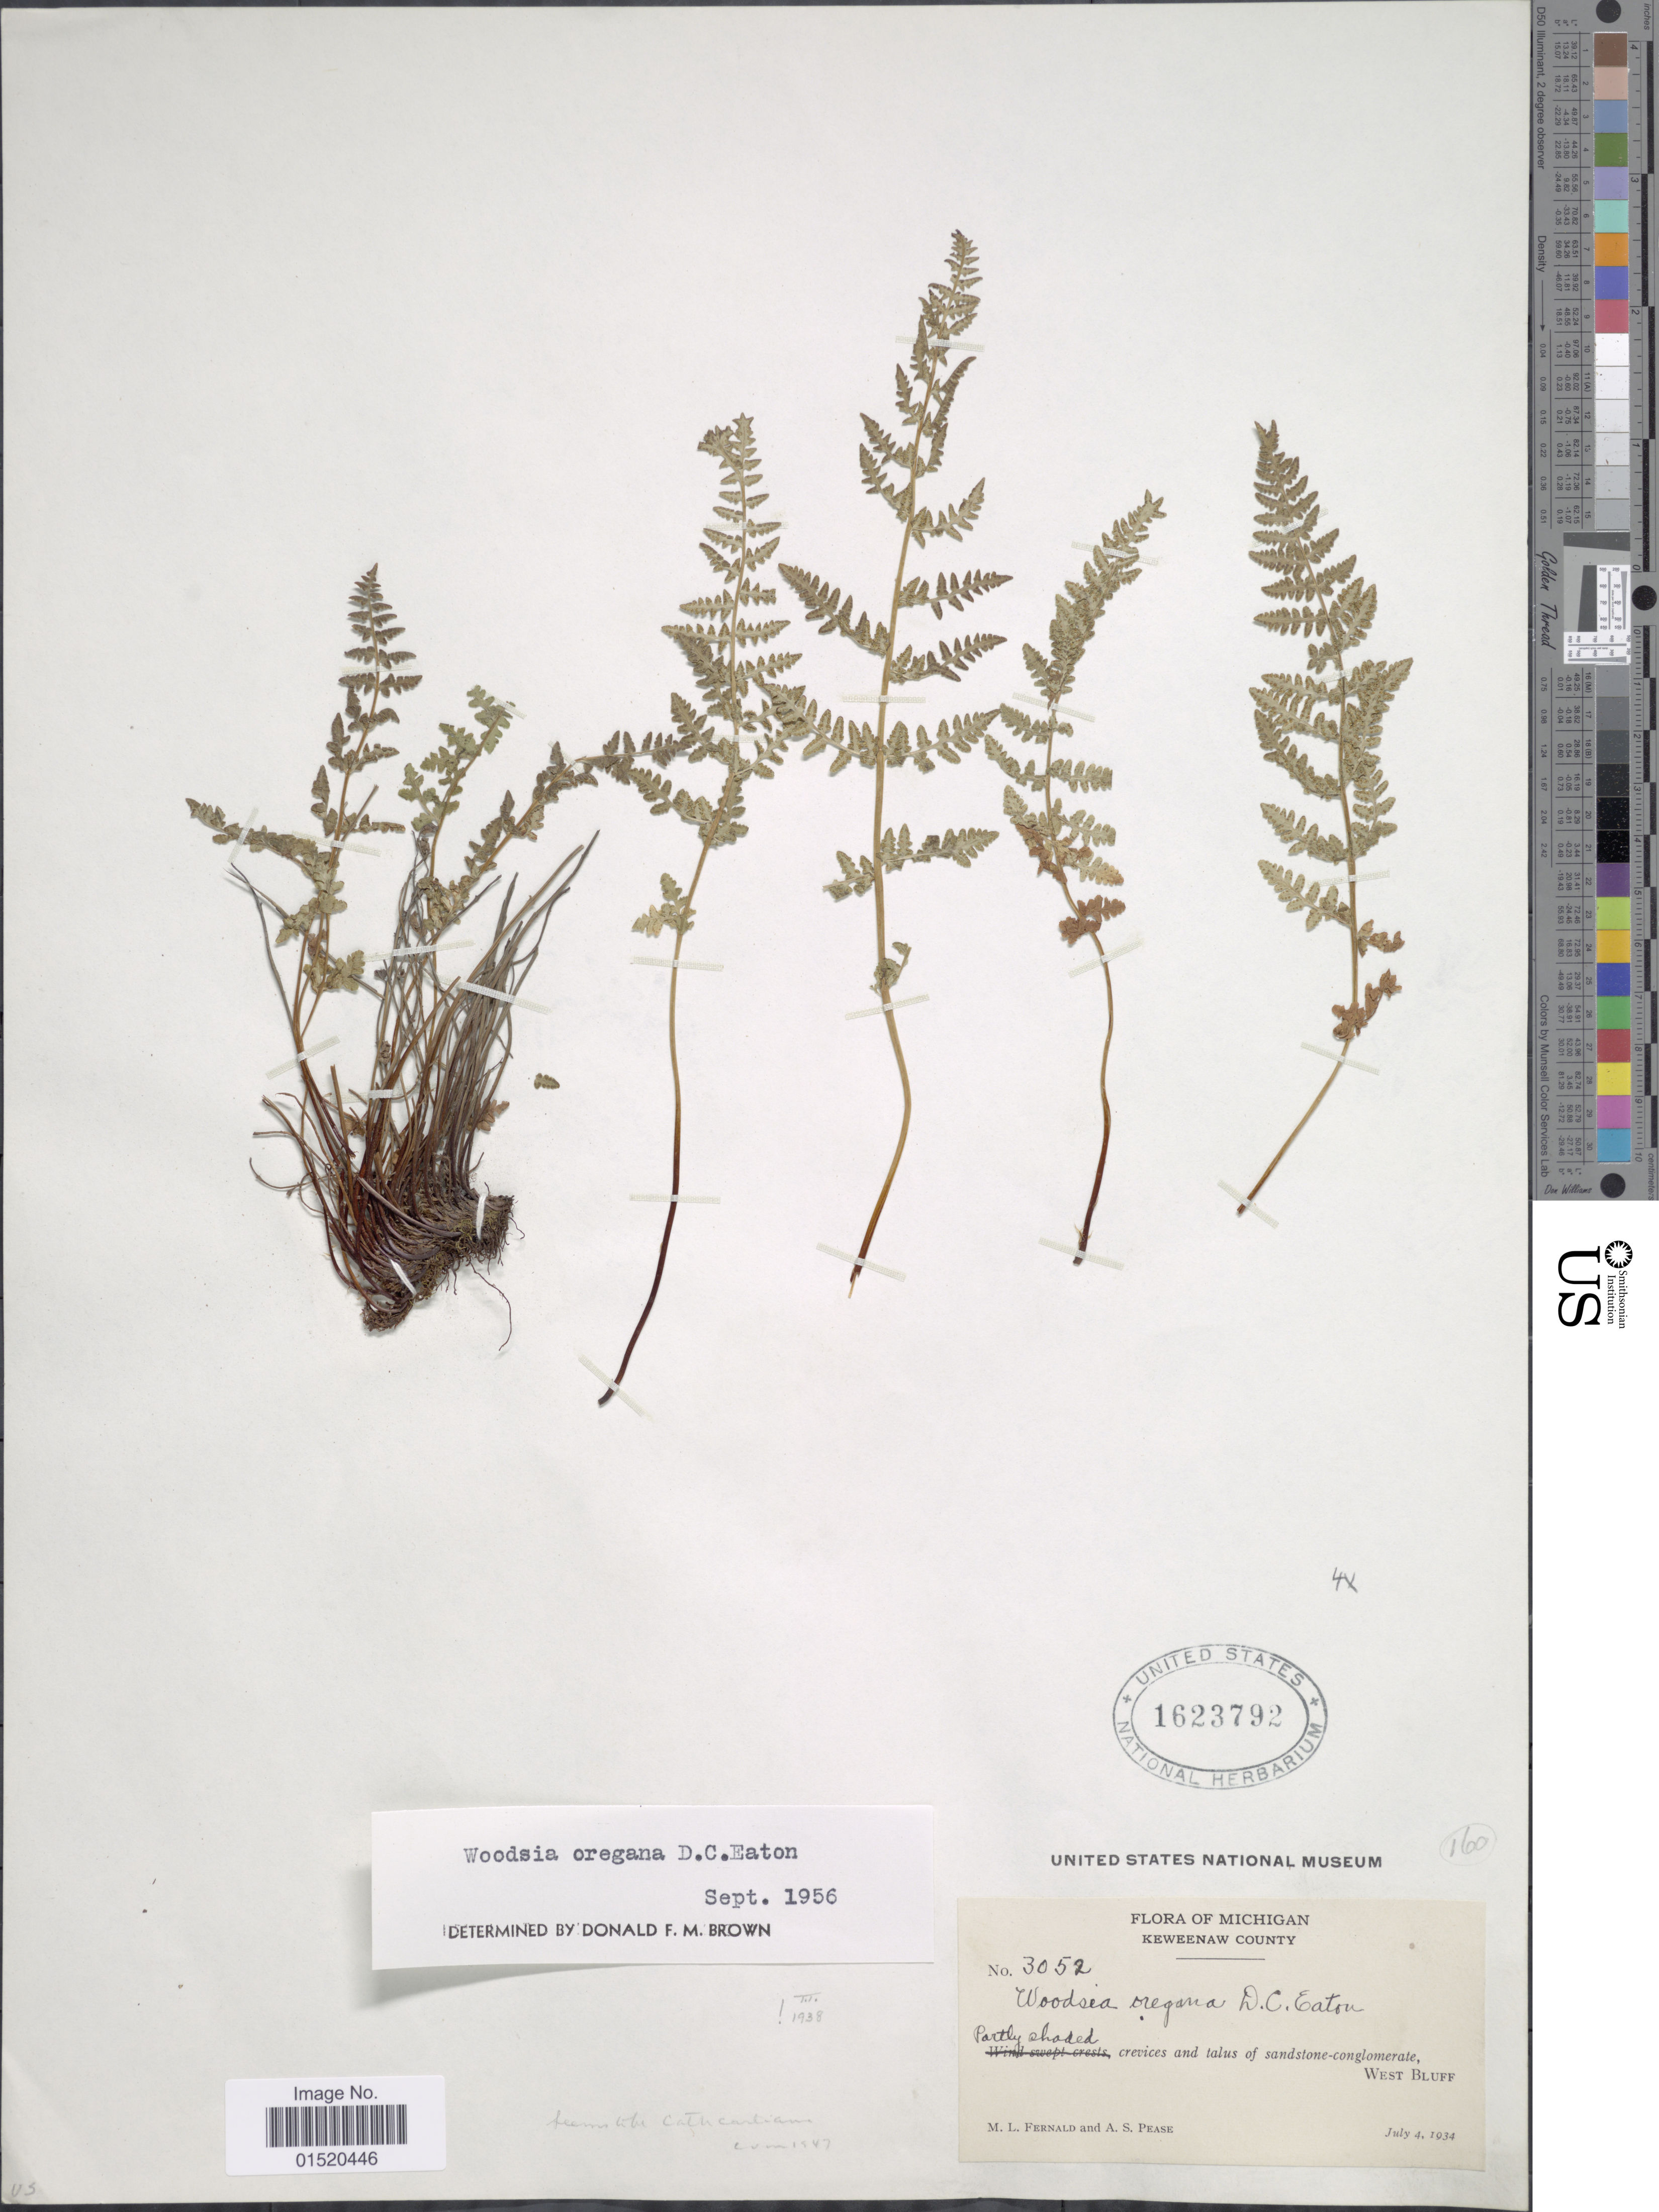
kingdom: Plantae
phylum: Tracheophyta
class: Polypodiopsida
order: Polypodiales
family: Woodsiaceae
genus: Woodsia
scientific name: Woodsia oregana var. cathcartiana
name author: (B.L. Rob.) C.V. Morton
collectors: M. L. Fernald & A. S. Pease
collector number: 3052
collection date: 1934-07-04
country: United States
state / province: Michigan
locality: Keweenaw County, Partly shaded crevices and talus of sandstone-conglomerate, West Bluff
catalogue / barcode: US 1623792